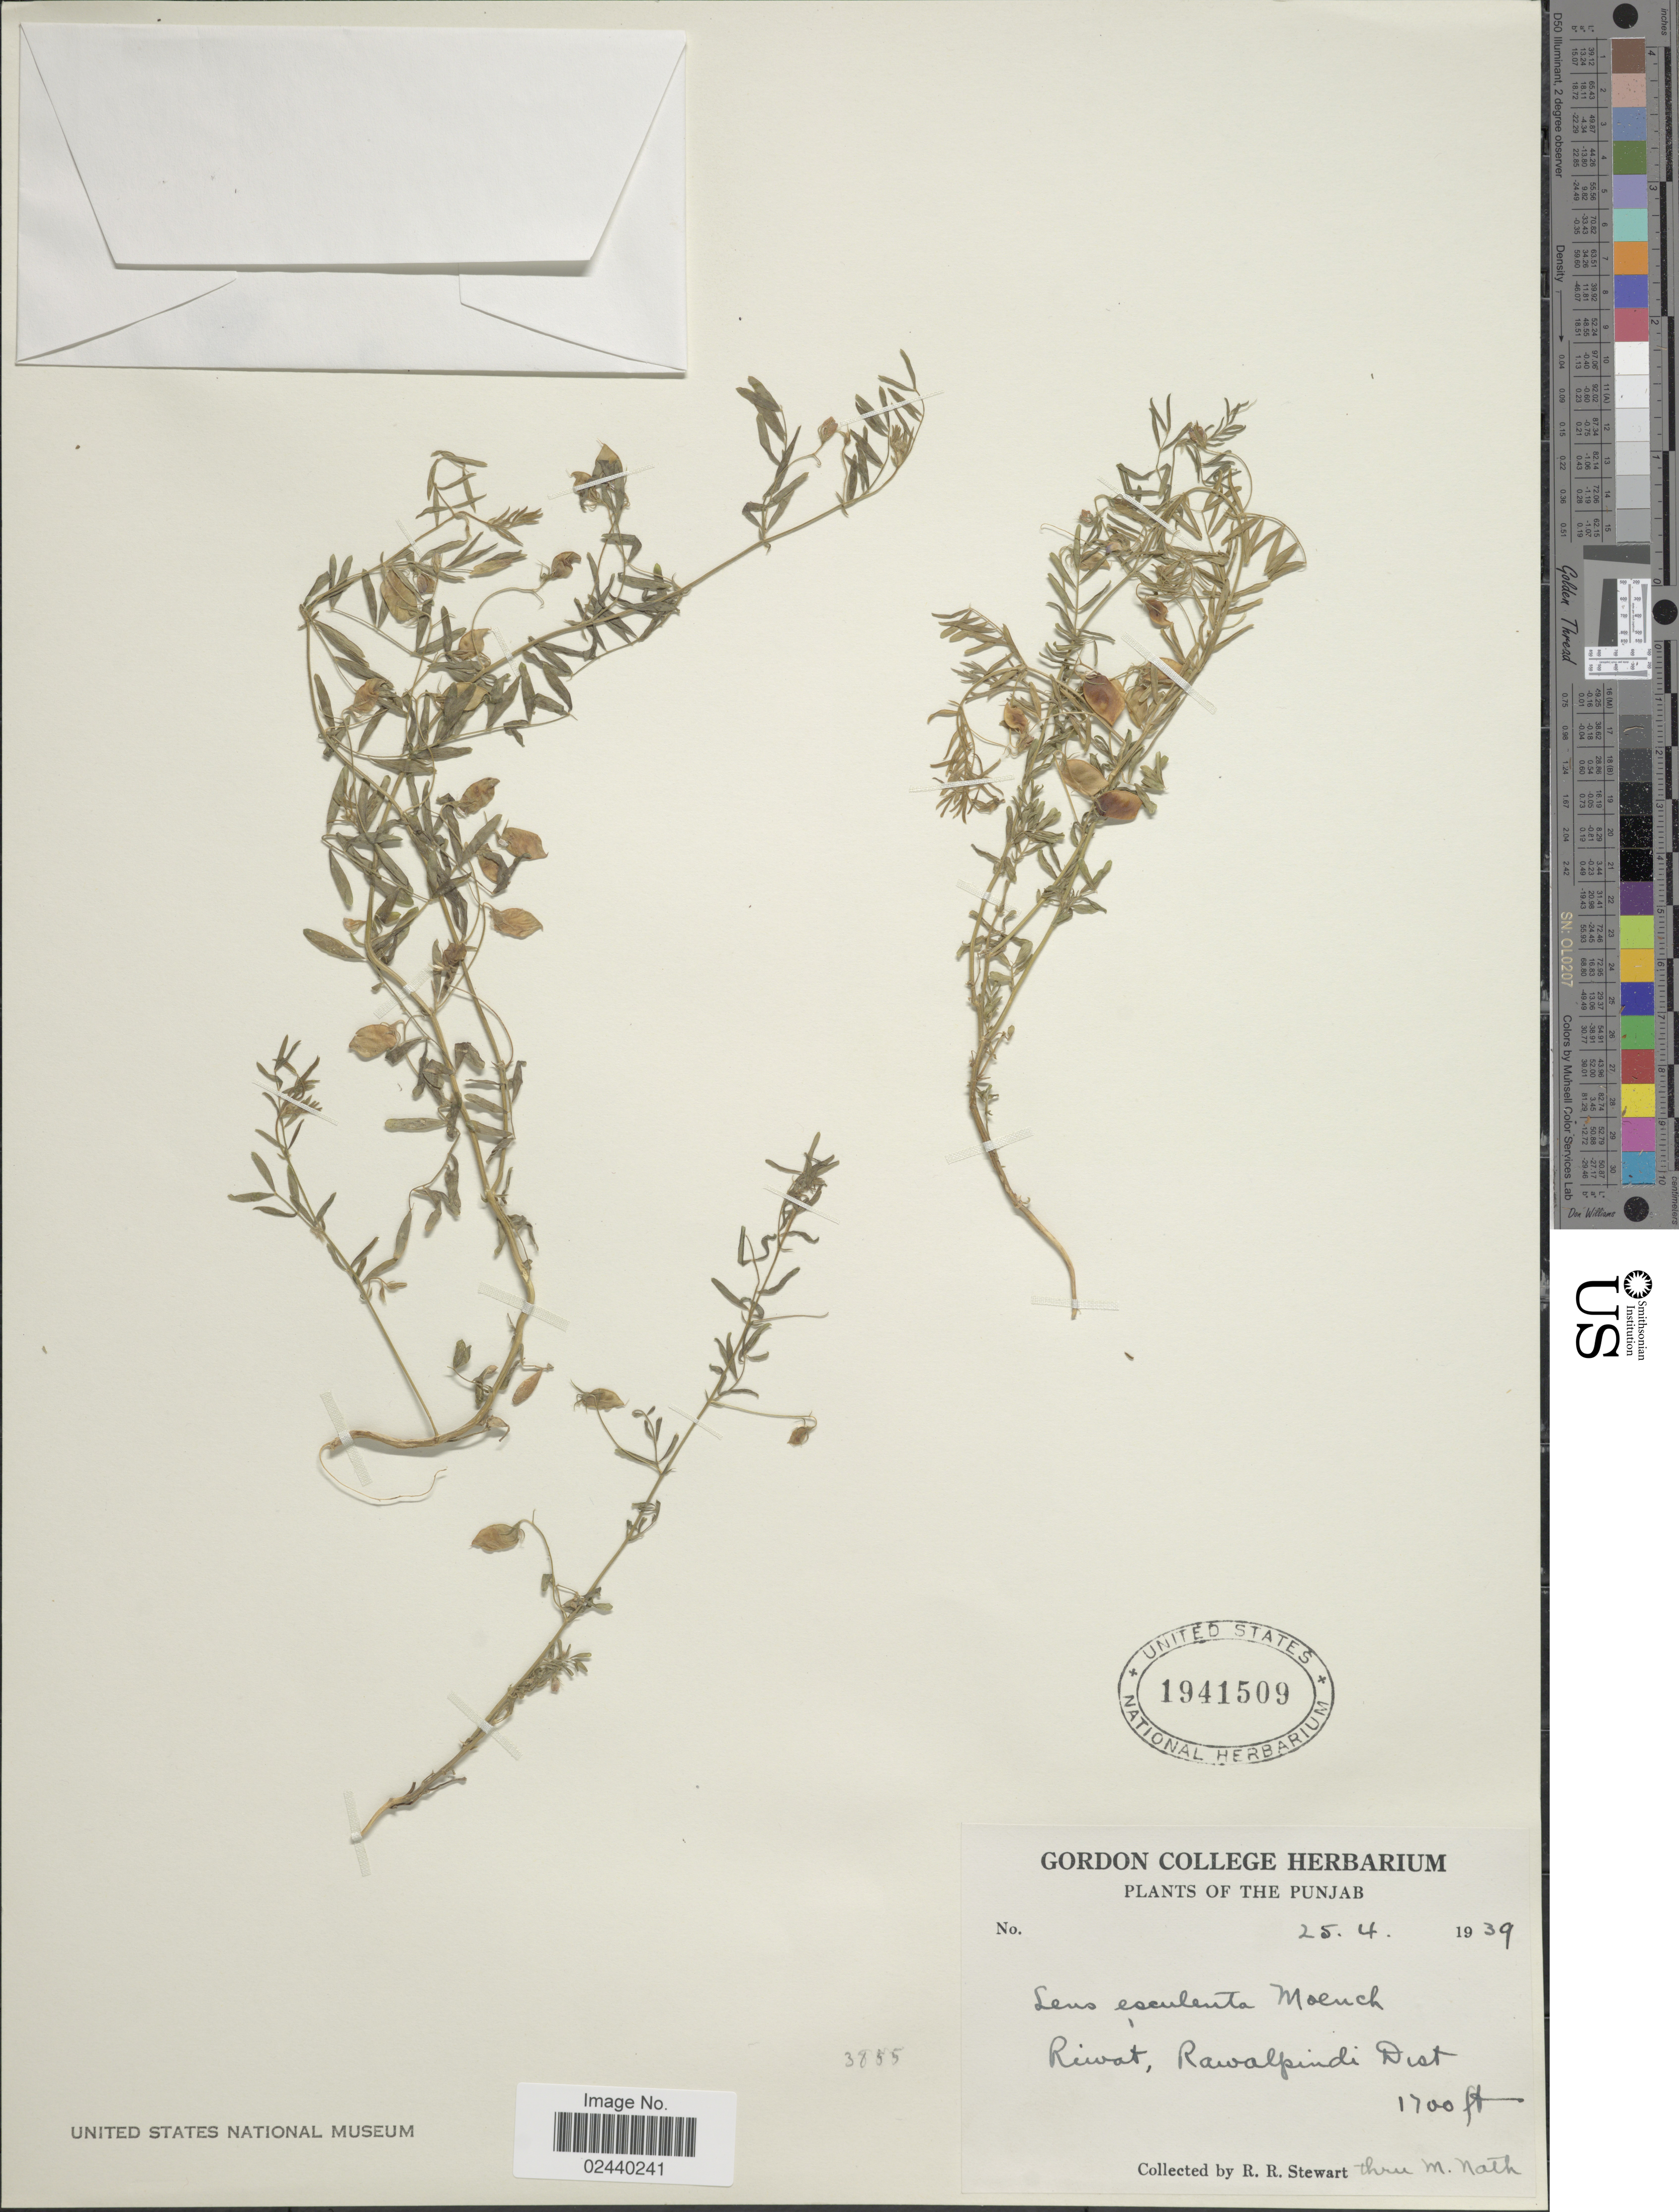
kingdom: Plantae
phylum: Tracheophyta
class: Magnoliopsida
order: Fabales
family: Fabaceae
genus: Vicia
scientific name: Vicia lens subsp. lens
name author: (L.) Coss. & Germ.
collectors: R. R. Stewart & M. Nath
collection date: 1939-04-25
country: Pakistan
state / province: Punjab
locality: The Punjab, Riwat, Rawalpindi Dist.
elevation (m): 518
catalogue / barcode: US 1941509